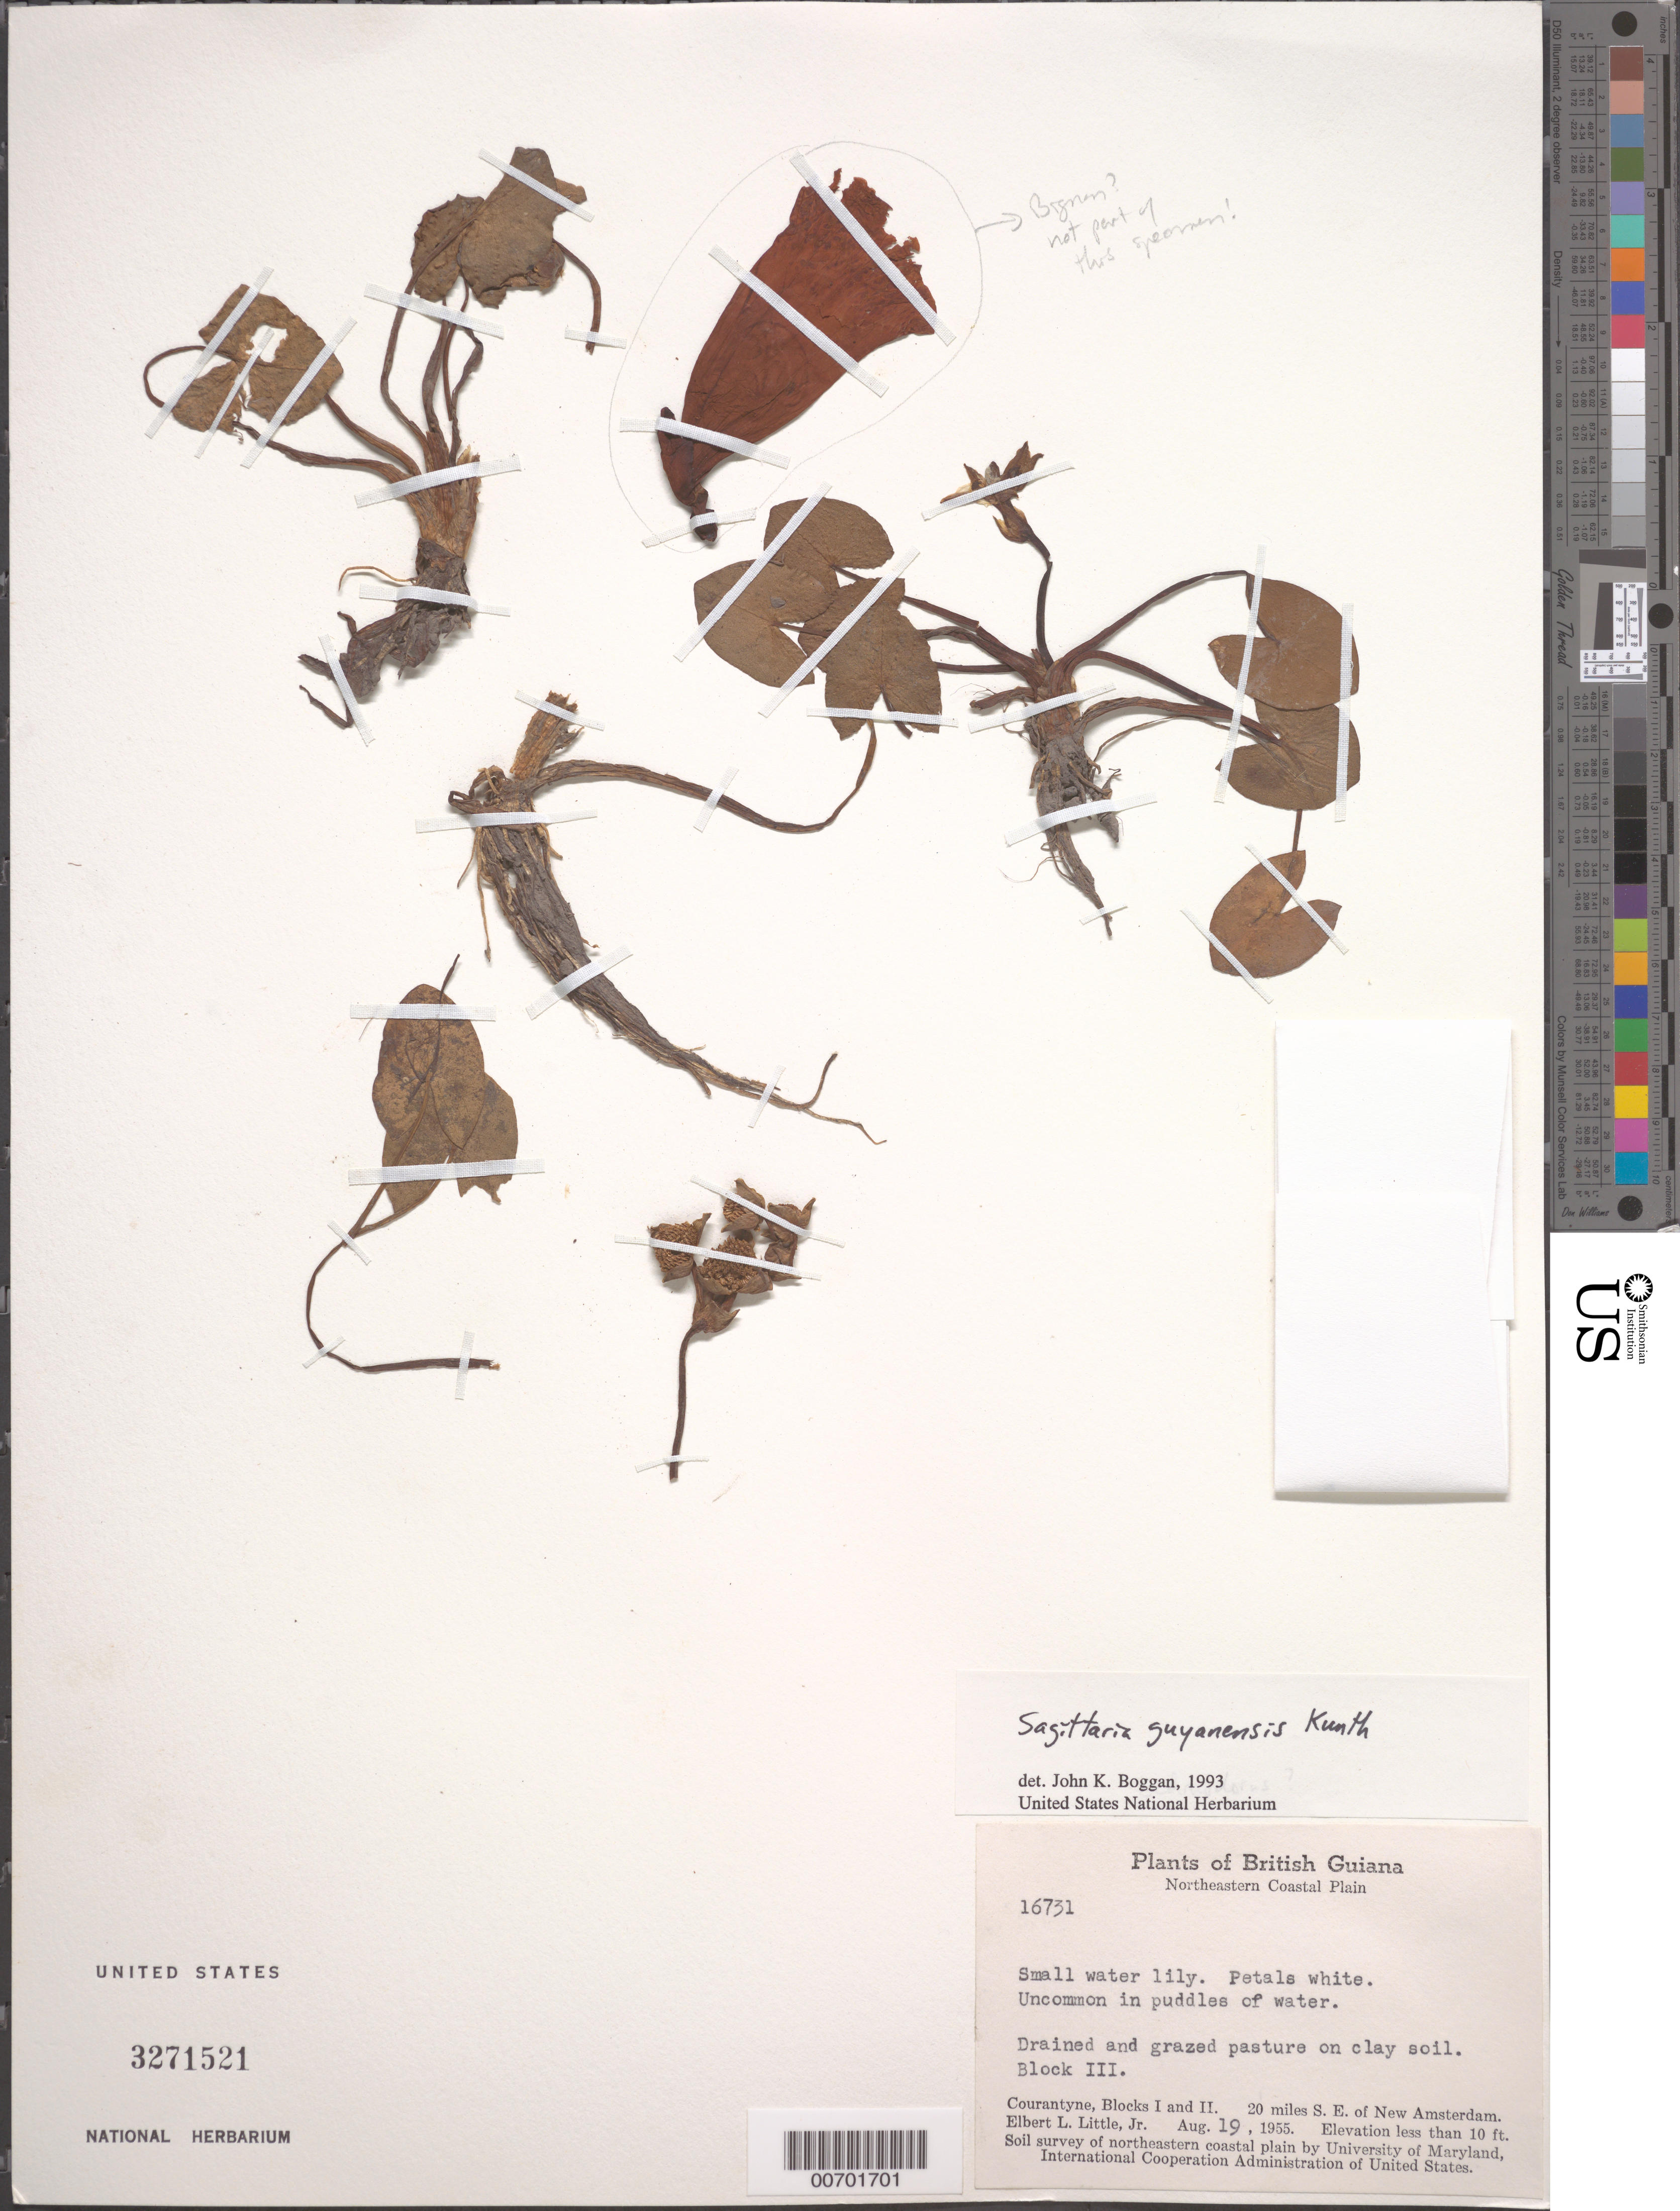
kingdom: Plantae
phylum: Tracheophyta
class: Liliopsida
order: Alismatales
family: Alismataceae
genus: Sagittaria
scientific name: Sagittaria guayanensis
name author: Kunth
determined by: Boggan, J. K., (US), NMNH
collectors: E. L. Little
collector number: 16731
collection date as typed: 19-Aug-55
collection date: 1955-08-19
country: Guyana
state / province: E. Berbice-Corentyne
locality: Courantyne, Blocks III. 20 mi. SE of New Amsterdam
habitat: Drained and grazed pasture on clay soil, in puddles of water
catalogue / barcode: US 3271521